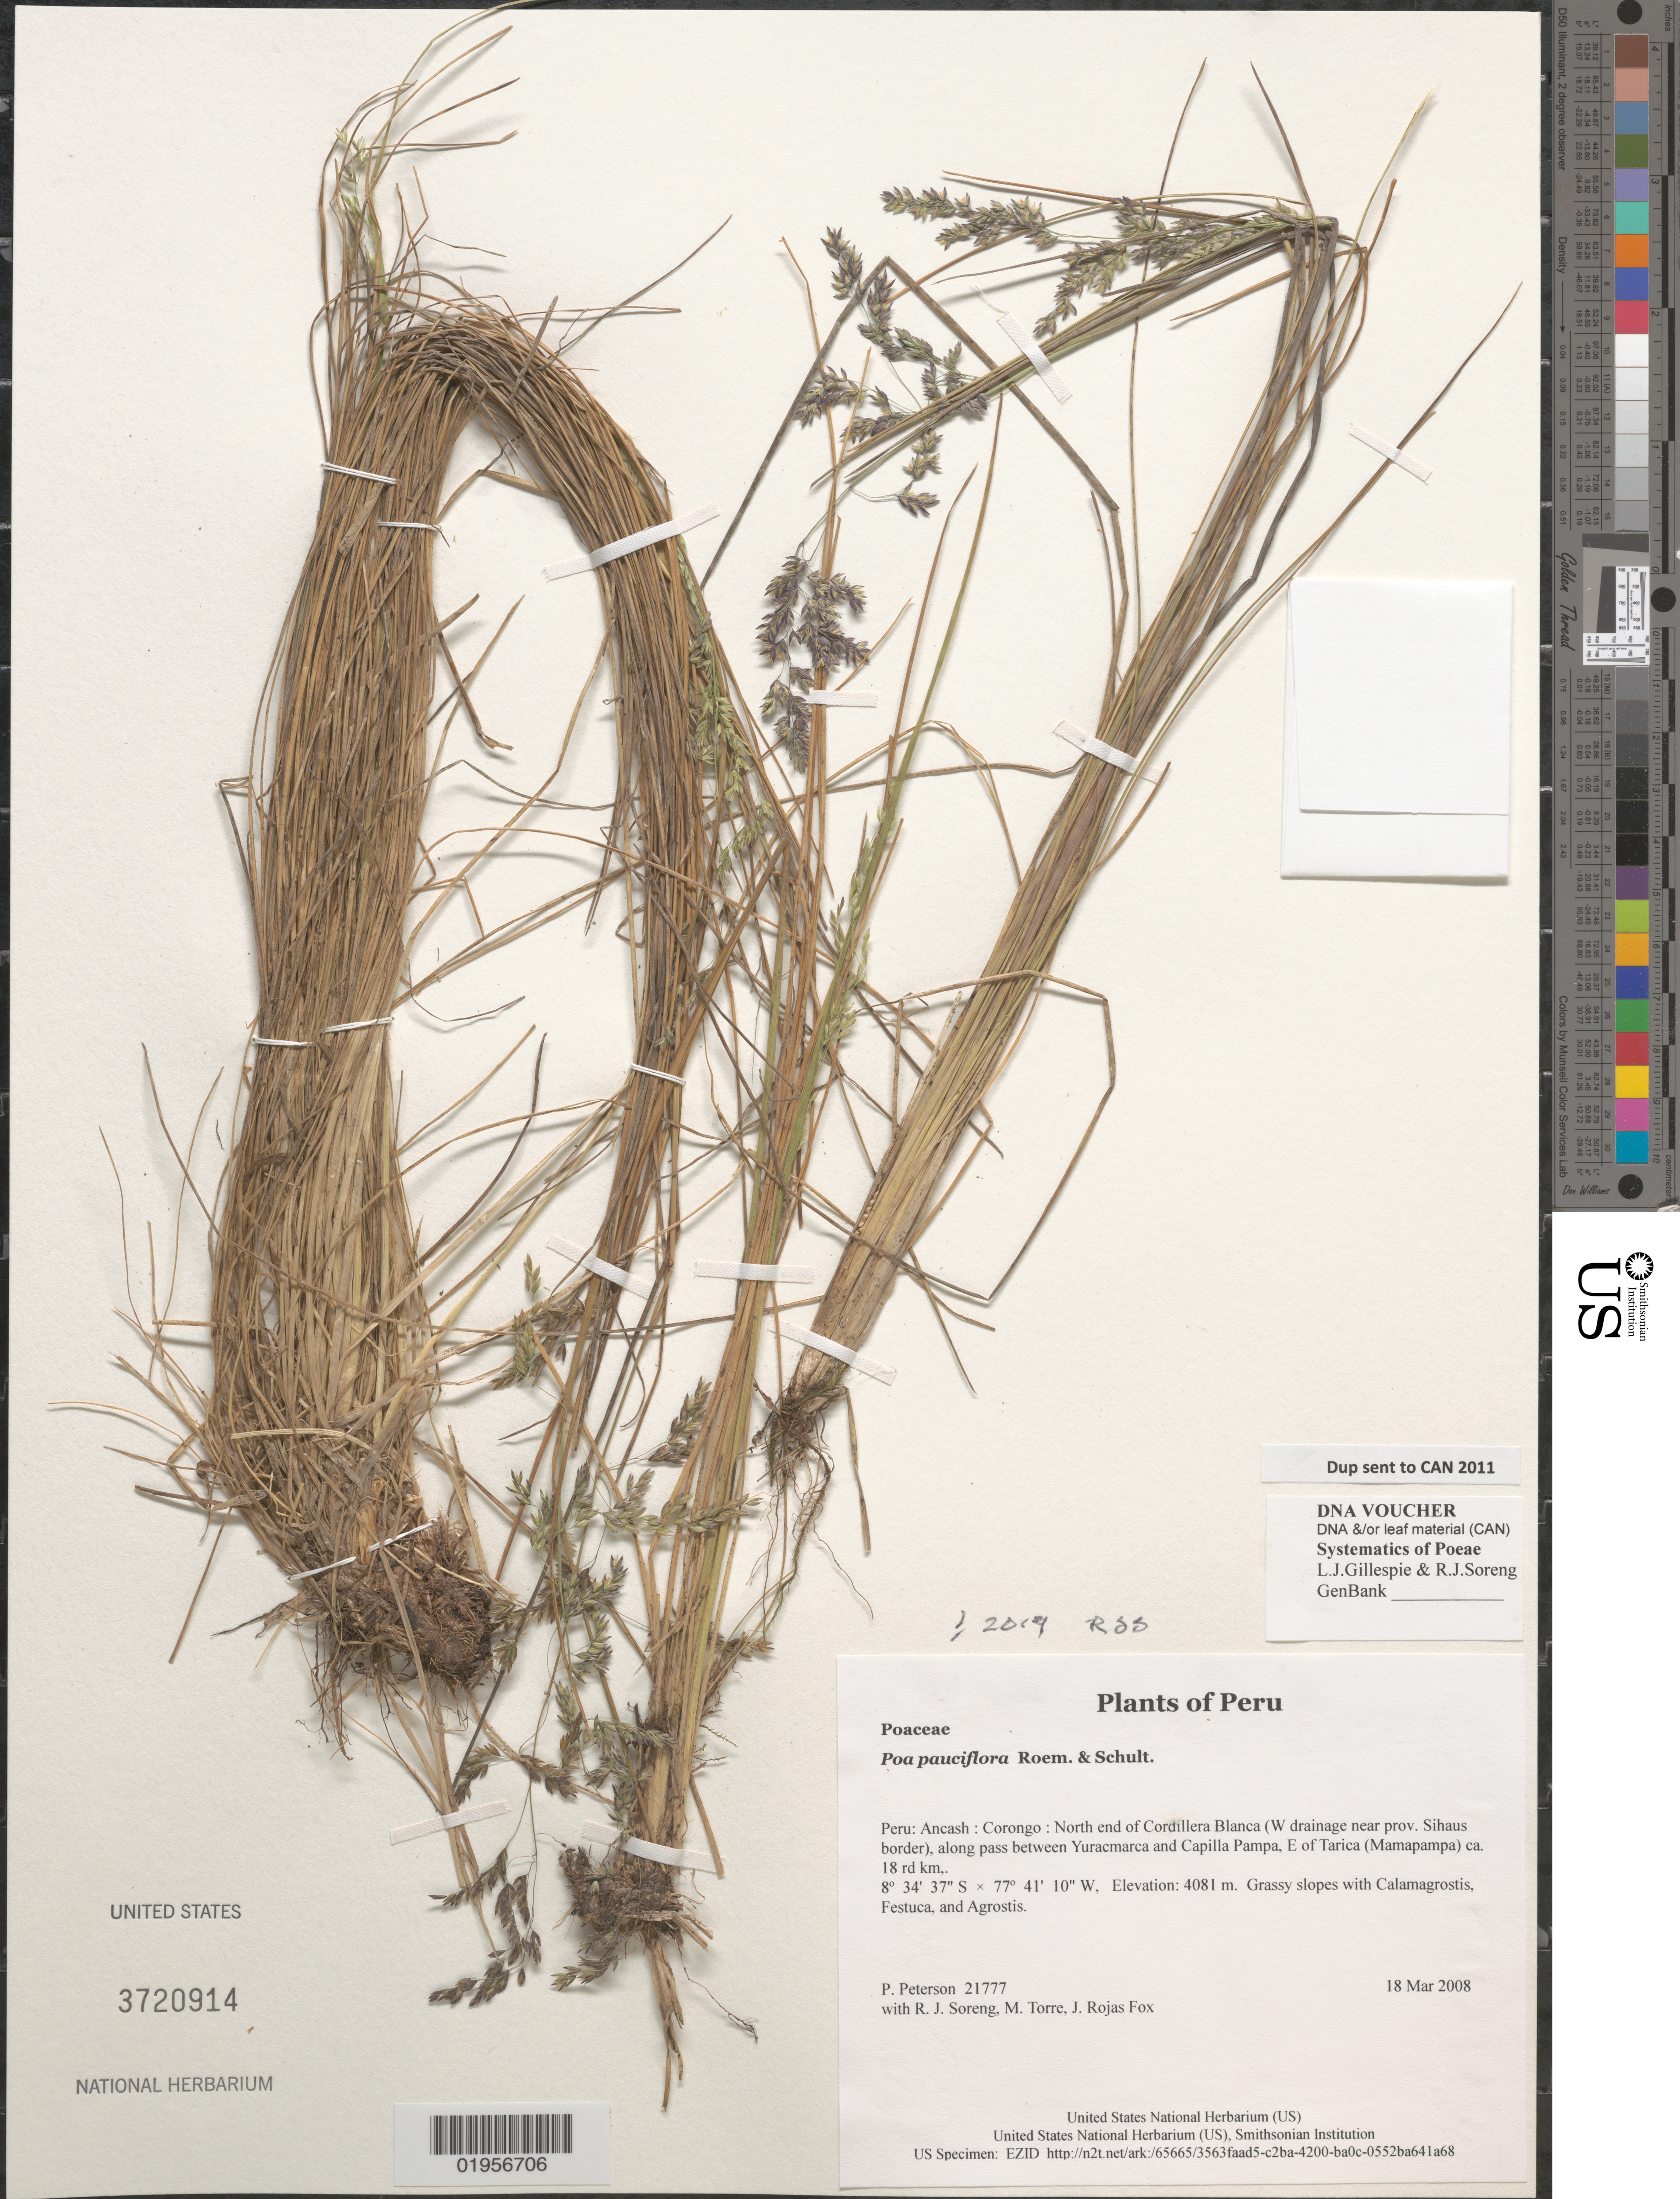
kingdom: Plantae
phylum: Tracheophyta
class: Liliopsida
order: Poales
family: Poaceae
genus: Poa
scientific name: Poa pauciflora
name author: Roem. & Schult.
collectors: P. M. Peterson, R. J. Soreng, M. Torre & J. Rojas Fox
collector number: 21777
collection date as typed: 18 Mar 2008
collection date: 2008-03-18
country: Peru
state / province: Ancash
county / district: Corongo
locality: North end of Cordillera Blanca (W drainage near prov. Sihaus border), along pass between Yuracmarca and Capilla Pampa, E of Tarica (Mamapampa) ca. 18 rd km,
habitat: Grassy slopes with Calamagrostis, Festuca, and Agrostis.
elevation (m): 4081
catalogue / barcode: US 3720914